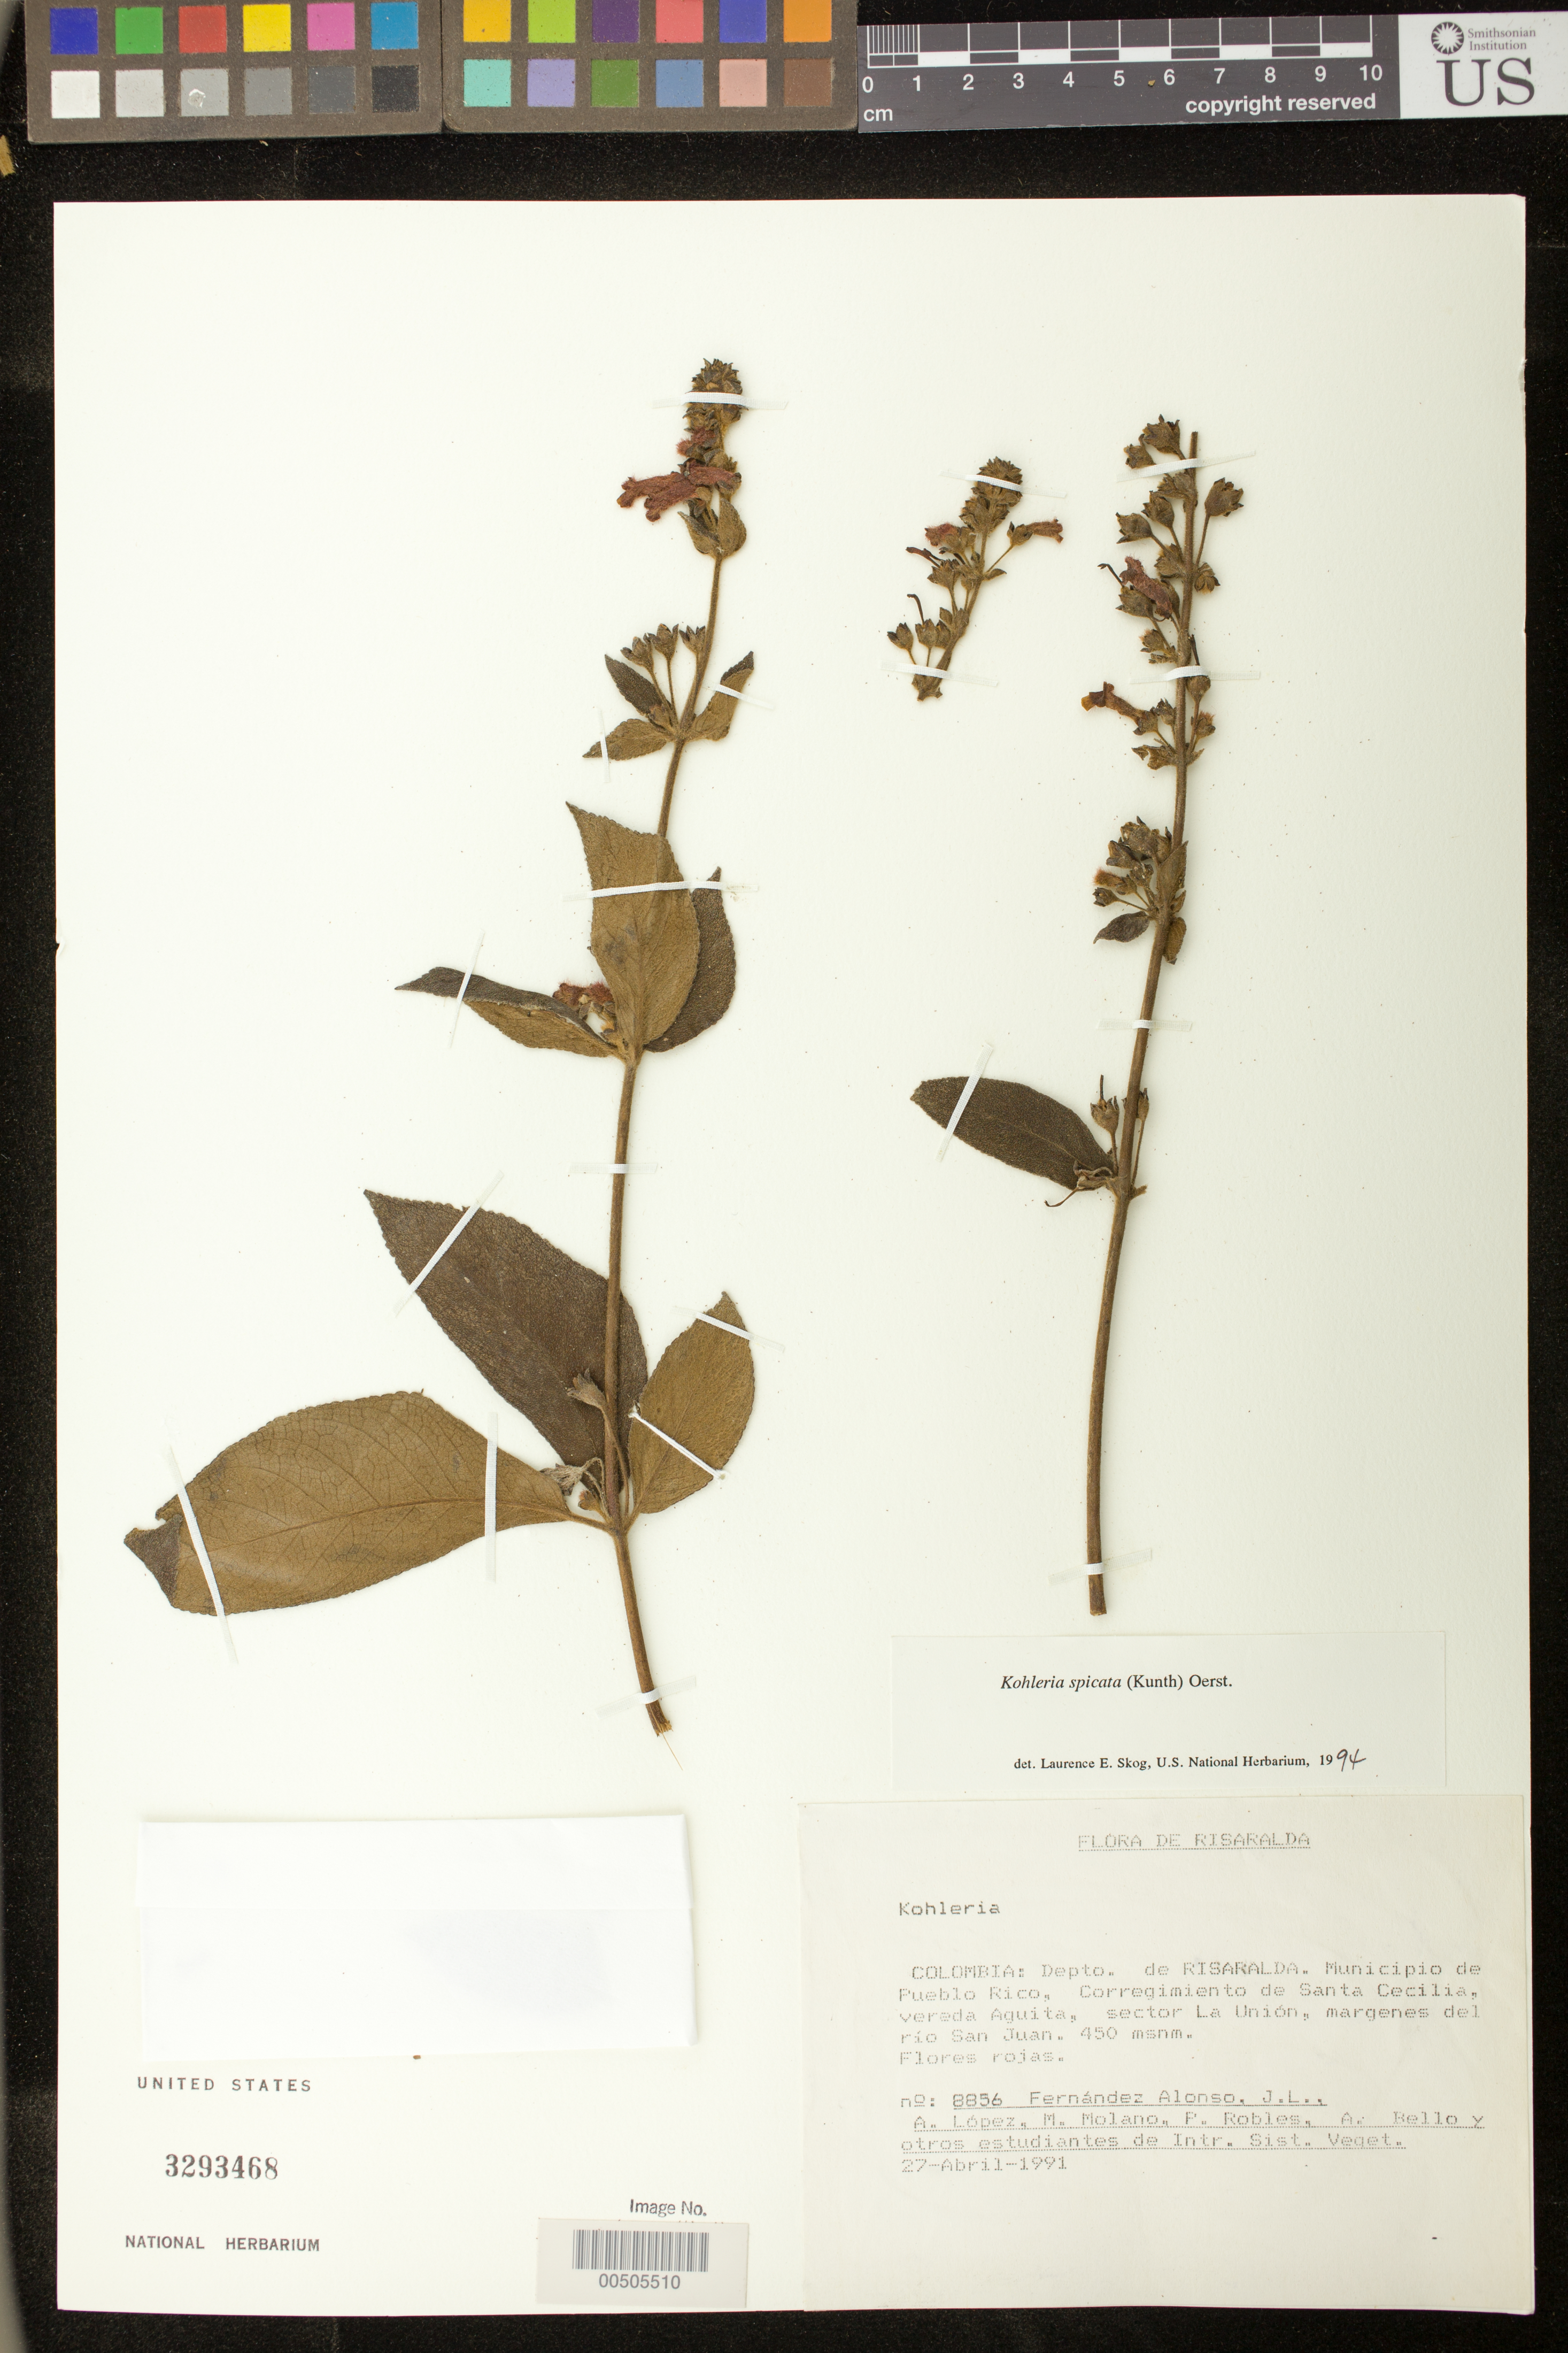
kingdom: Plantae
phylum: Tracheophyta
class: Magnoliopsida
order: Lamiales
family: Gesneriaceae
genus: Kohleria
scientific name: Kohleria spicata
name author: (Kunth) Oerst.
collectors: J. L. Fernández-Alonso, A. Lopez, M. Molano, P. Robles, A. Bello & et al.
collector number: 8856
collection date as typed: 27 Apr 1991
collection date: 1991-04-27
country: Colombia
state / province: Risaralda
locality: Pueblo Rico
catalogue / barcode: US 3293468